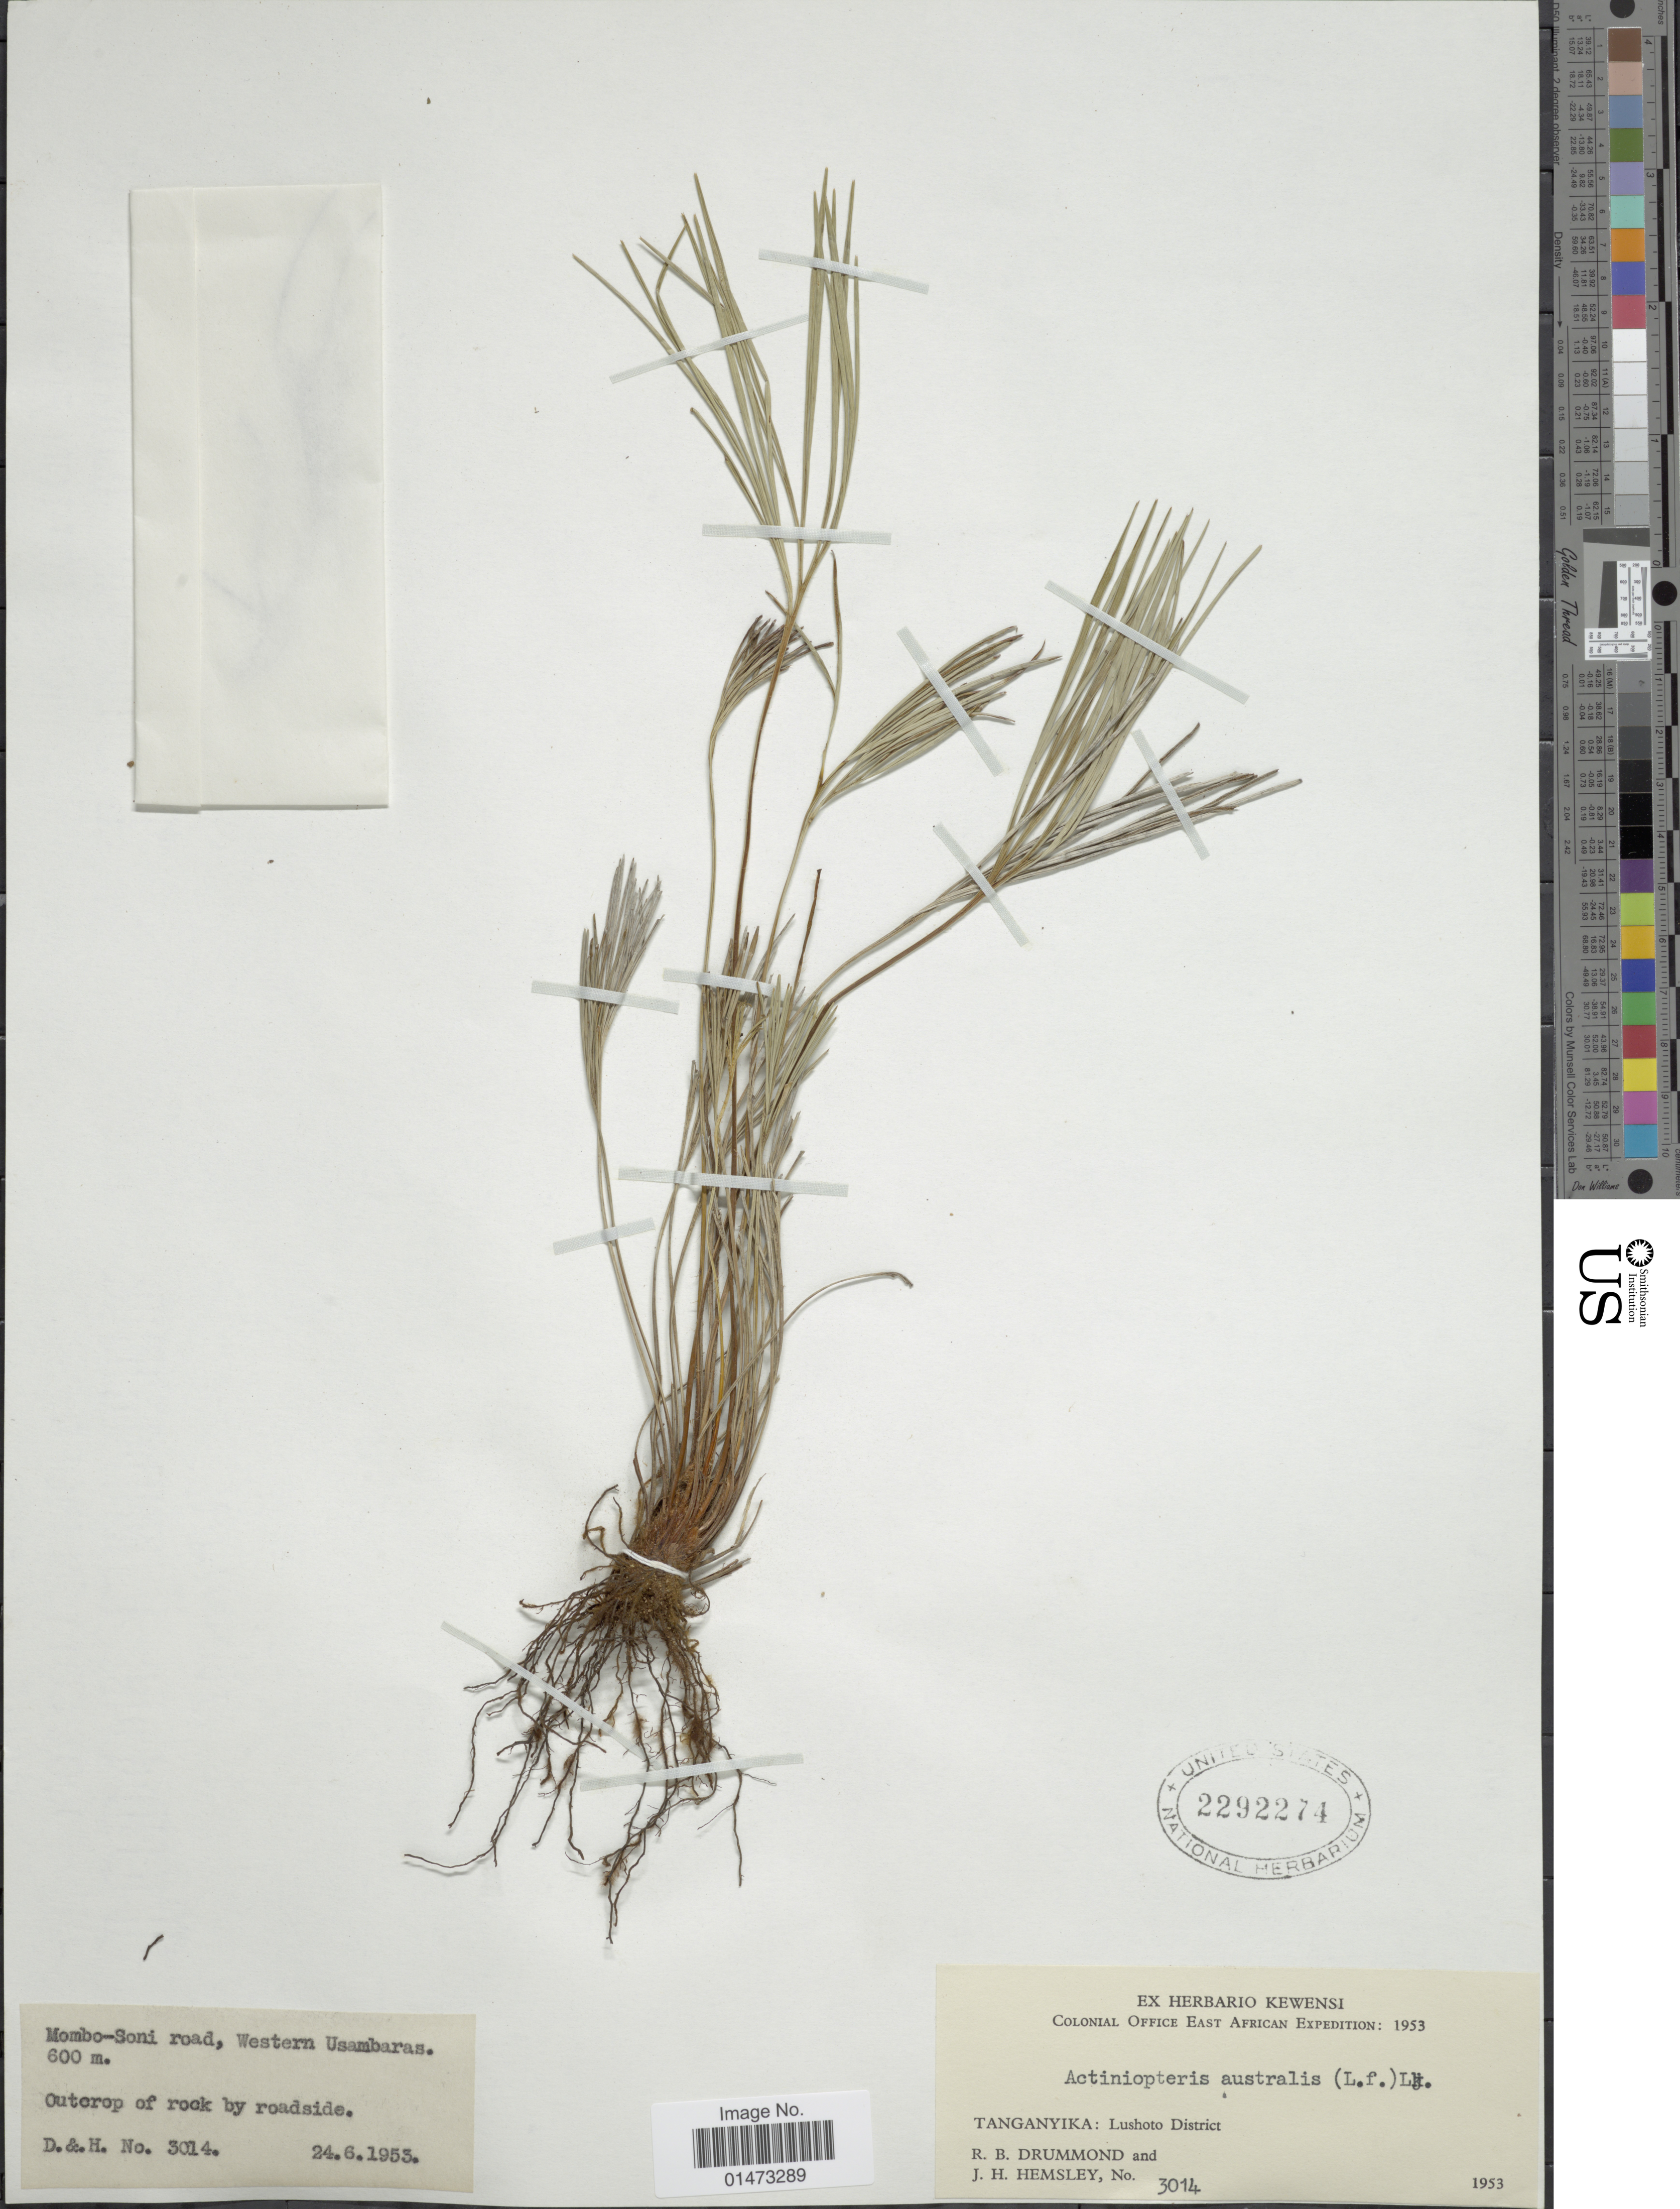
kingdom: Plantae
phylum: Tracheophyta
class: Polypodiopsida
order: Polypodiales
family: Pteridaceae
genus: Actiniopteris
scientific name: Actiniopteris semiflabellata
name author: Pic. Serm.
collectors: R. Drummond & J. H. Hemsley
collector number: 3014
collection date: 1953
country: Tanzania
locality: East Africa, Tanganyika: Lushoto District.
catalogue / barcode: US 2292274